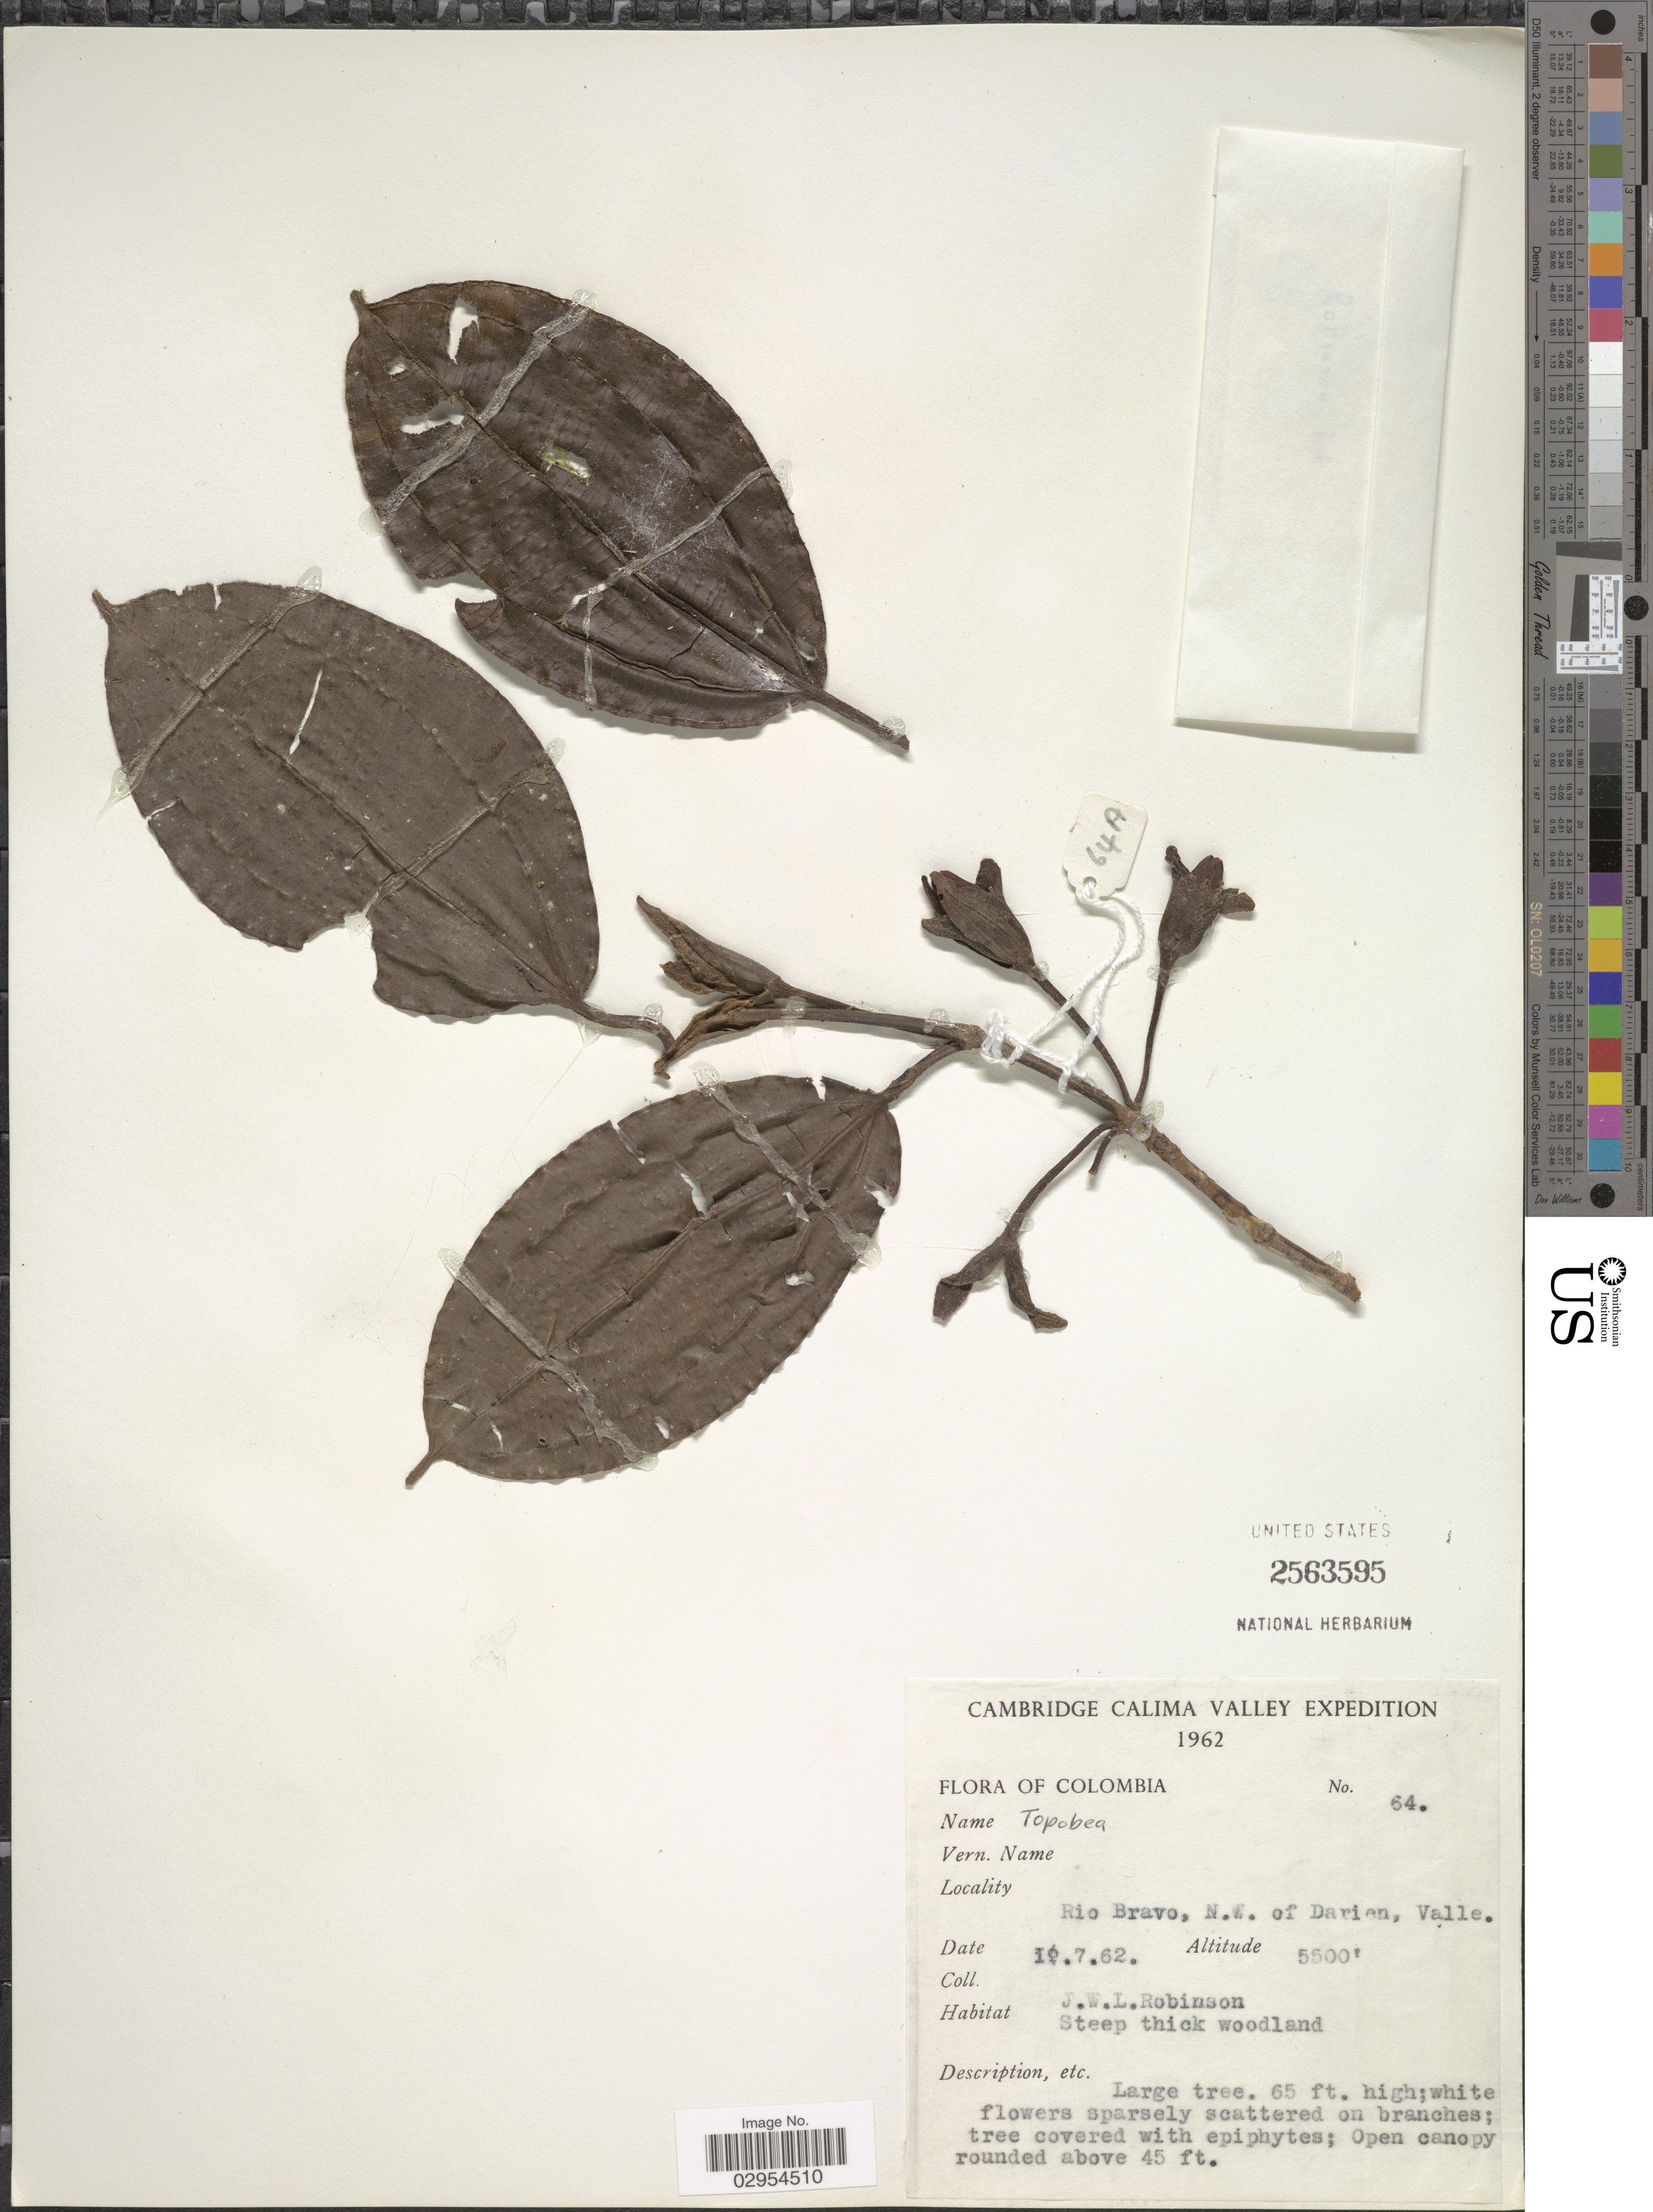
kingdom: Plantae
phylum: Tracheophyta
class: Magnoliopsida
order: Myrtales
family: Melastomataceae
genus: Topobea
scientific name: Topobea sp.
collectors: J. W. Robinson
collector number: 64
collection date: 1962-07-16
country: Colombia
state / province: Valle del Cauca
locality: Calima Valley. Rio Bravo, N.W. of Darien, Valle.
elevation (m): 1676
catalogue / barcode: US 2563595